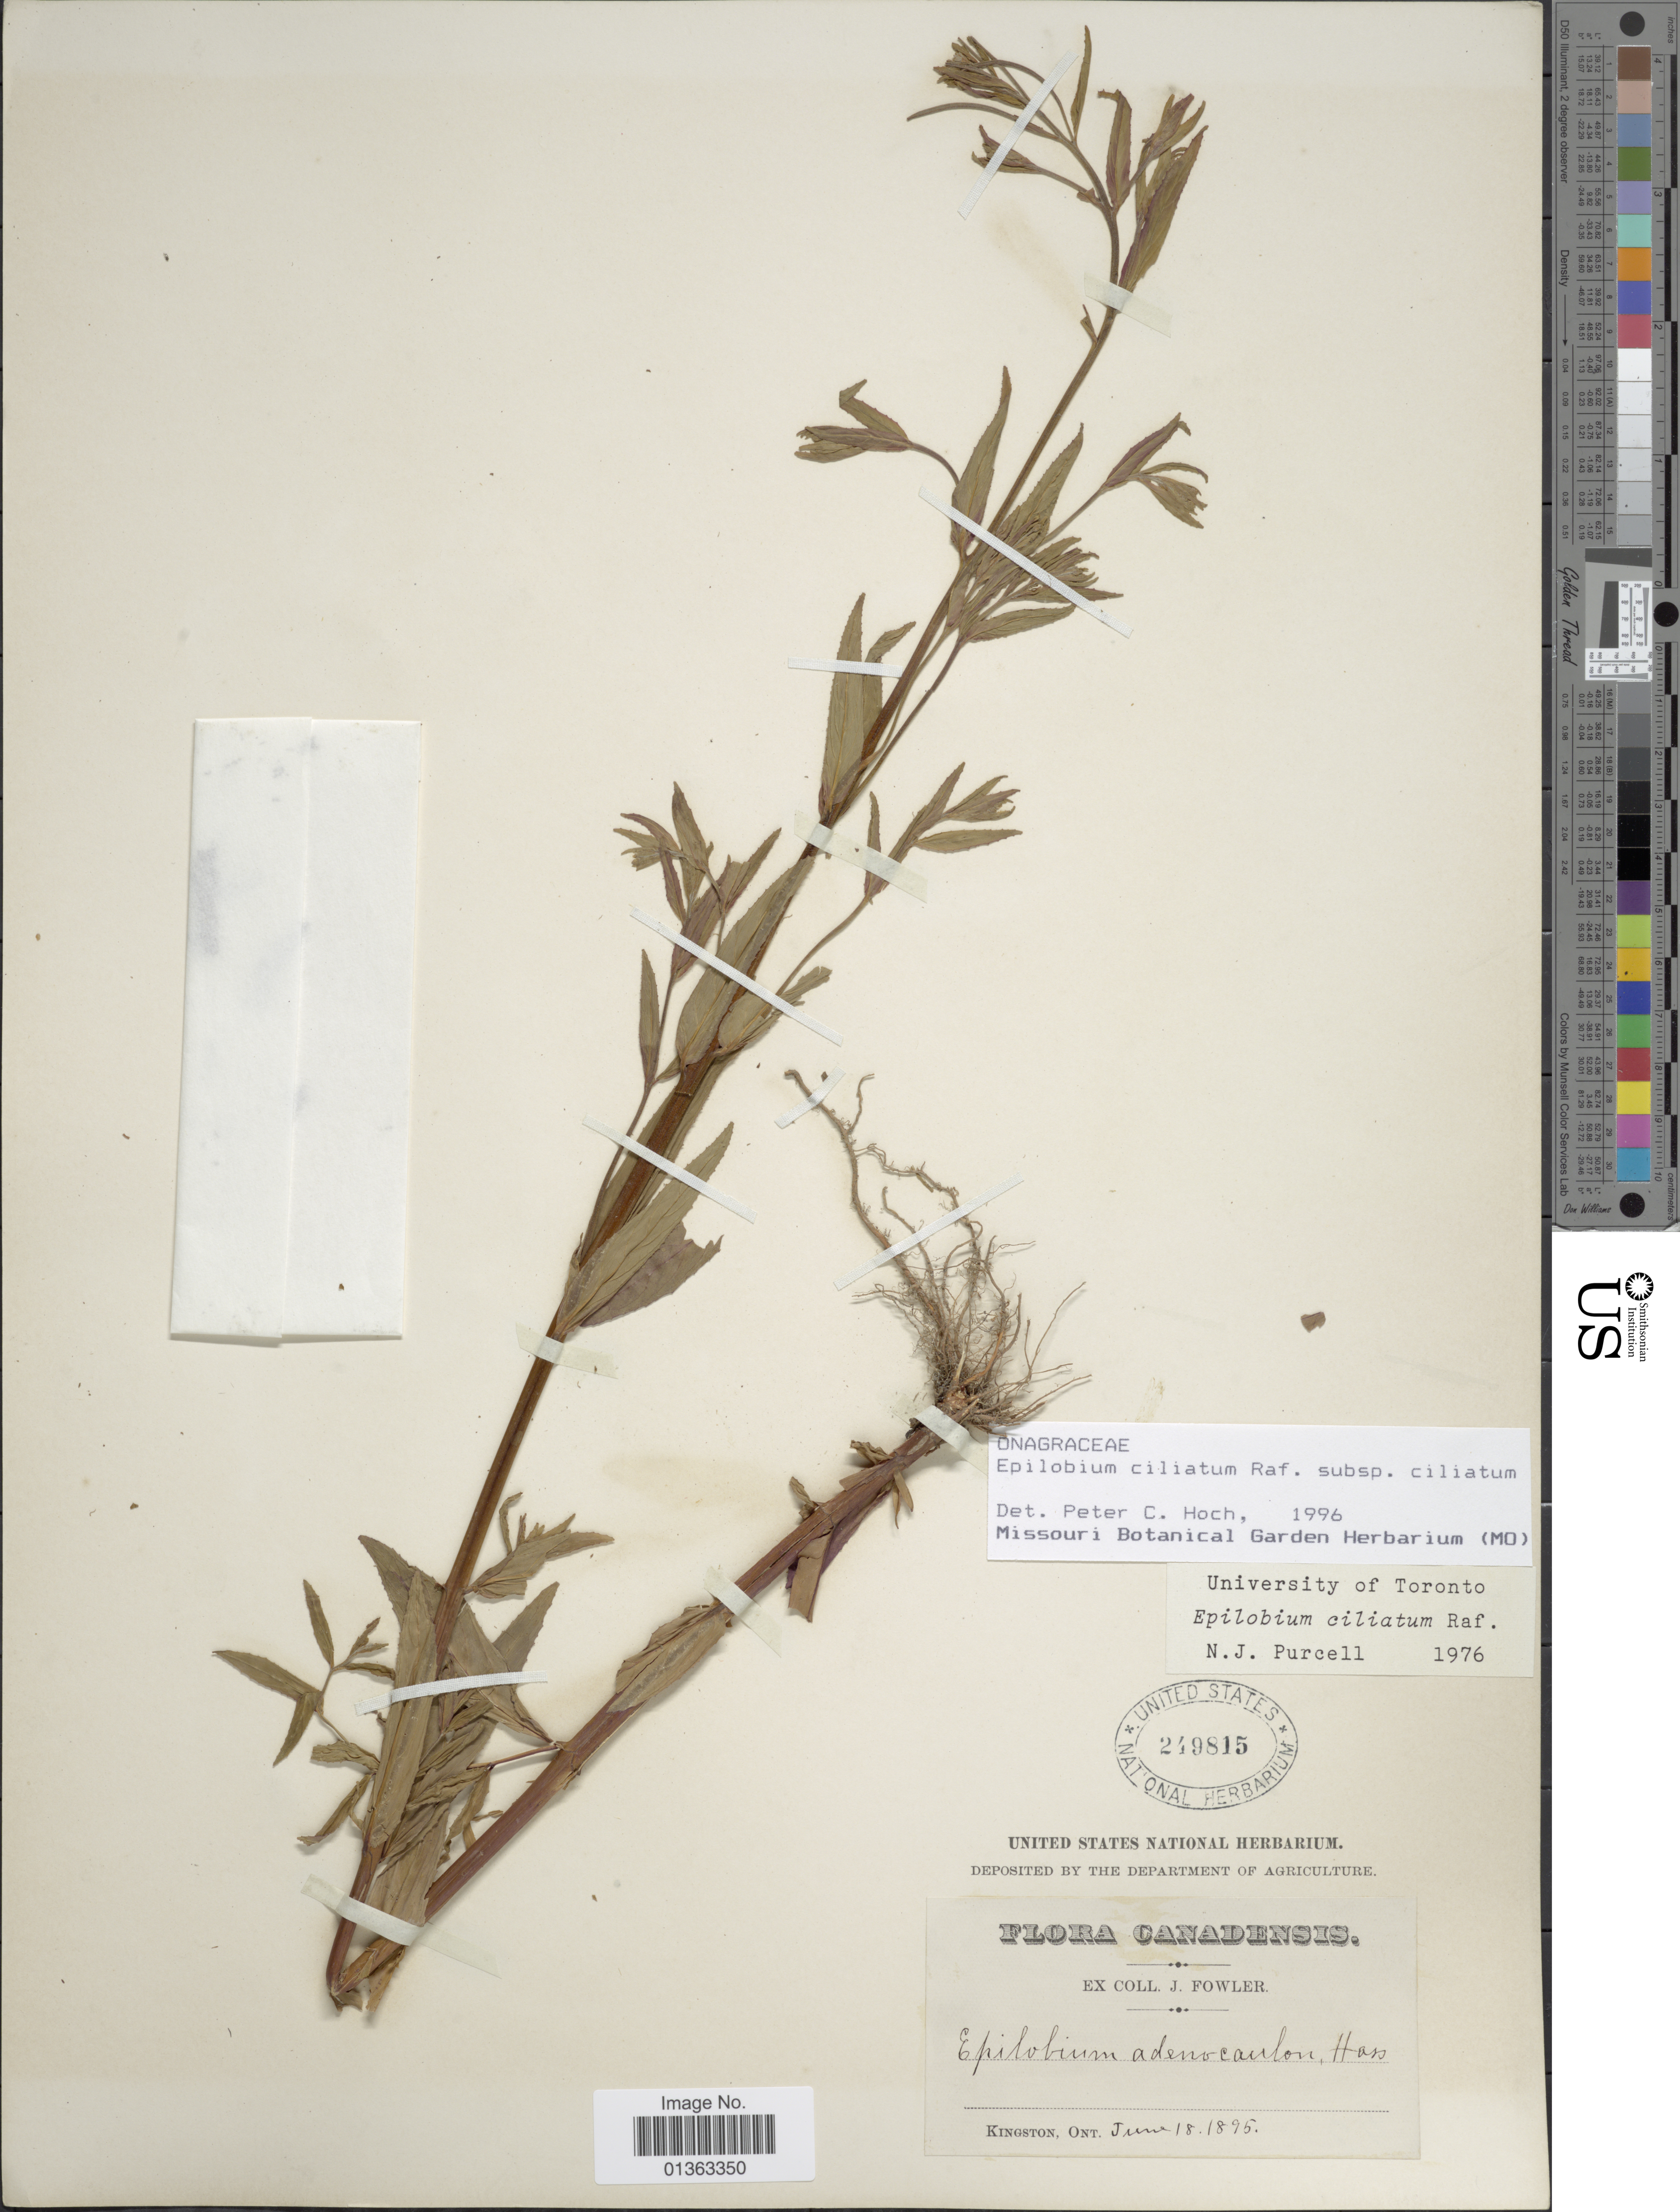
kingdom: Plantae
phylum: Tracheophyta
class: Magnoliopsida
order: Myrtales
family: Onagraceae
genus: Epilobium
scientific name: Epilobium ciliatum subsp. ciliatum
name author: Raf.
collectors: J. P. Fowler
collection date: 1895-06-18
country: Canada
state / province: Ontario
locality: Kingston.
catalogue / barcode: US 249815